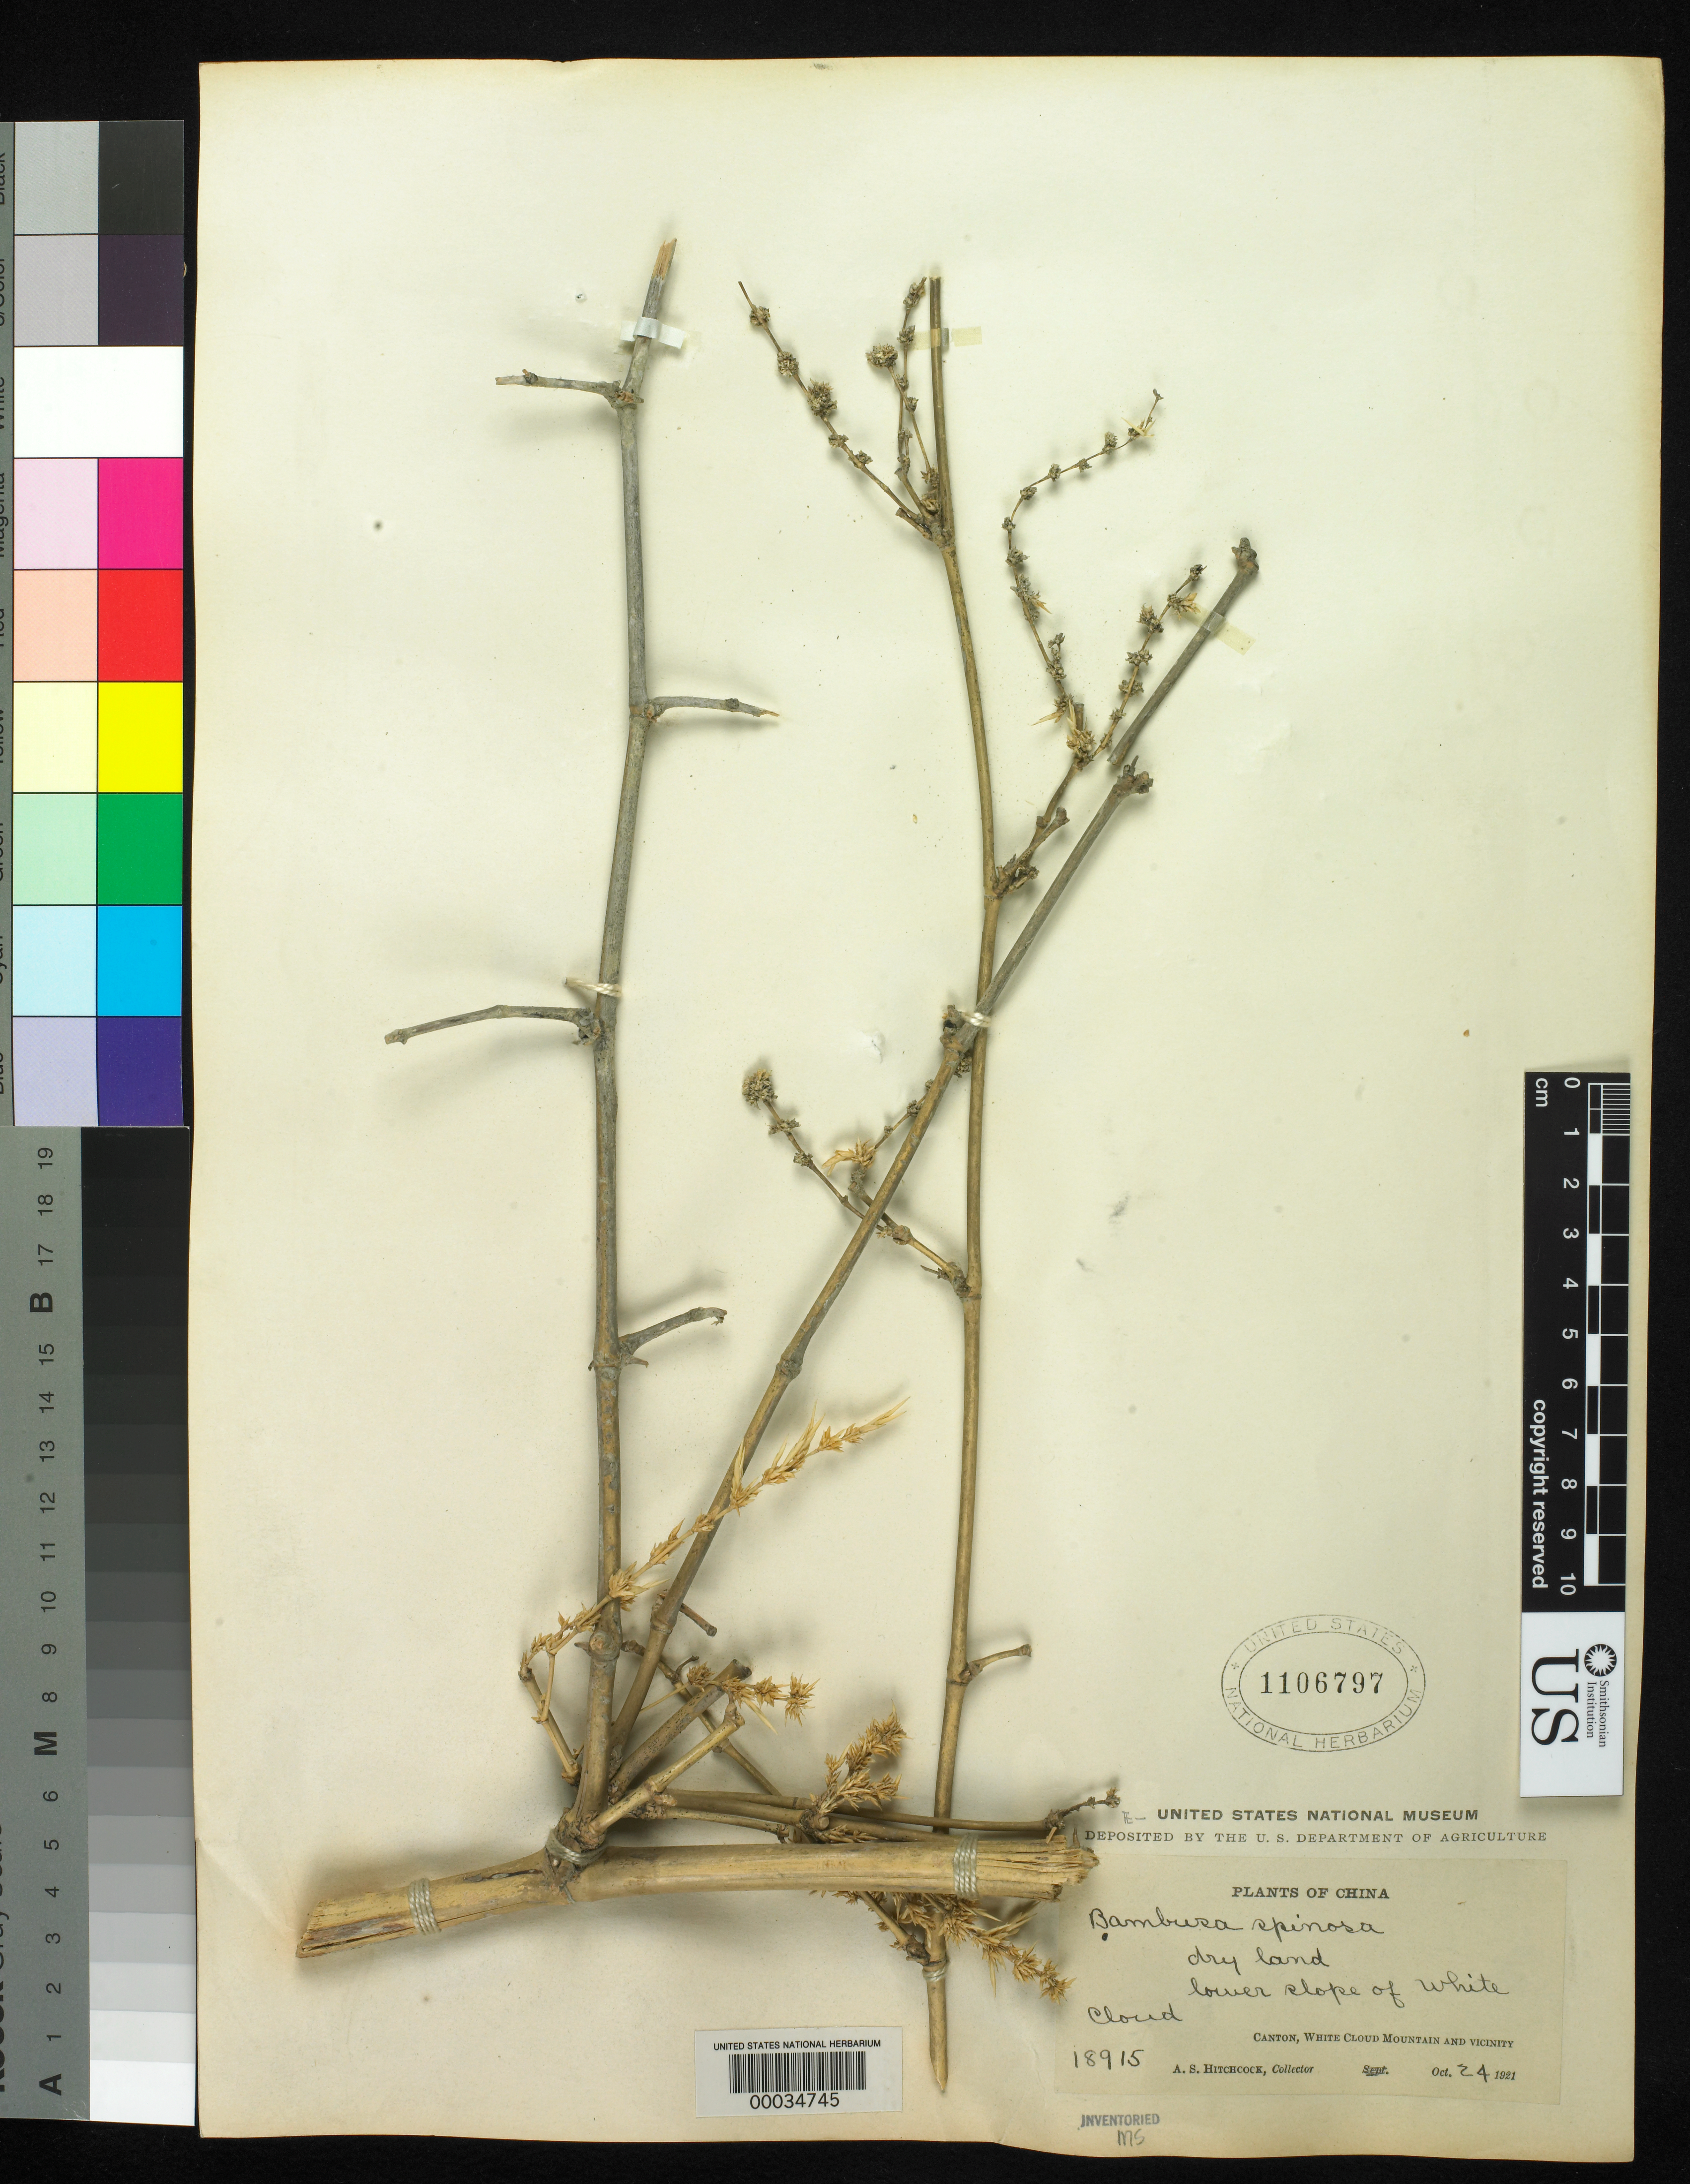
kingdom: Plantae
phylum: Tracheophyta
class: Liliopsida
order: Poales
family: Poaceae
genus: Bambusa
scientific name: Bambusa blumeana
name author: Schult. & Schult. f.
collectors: A. S. Hitchcock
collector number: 18915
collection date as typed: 24 Oct 1921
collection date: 1921-10-24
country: China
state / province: Guangdong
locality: Canton, White Cloud Mt.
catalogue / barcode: US 1106797